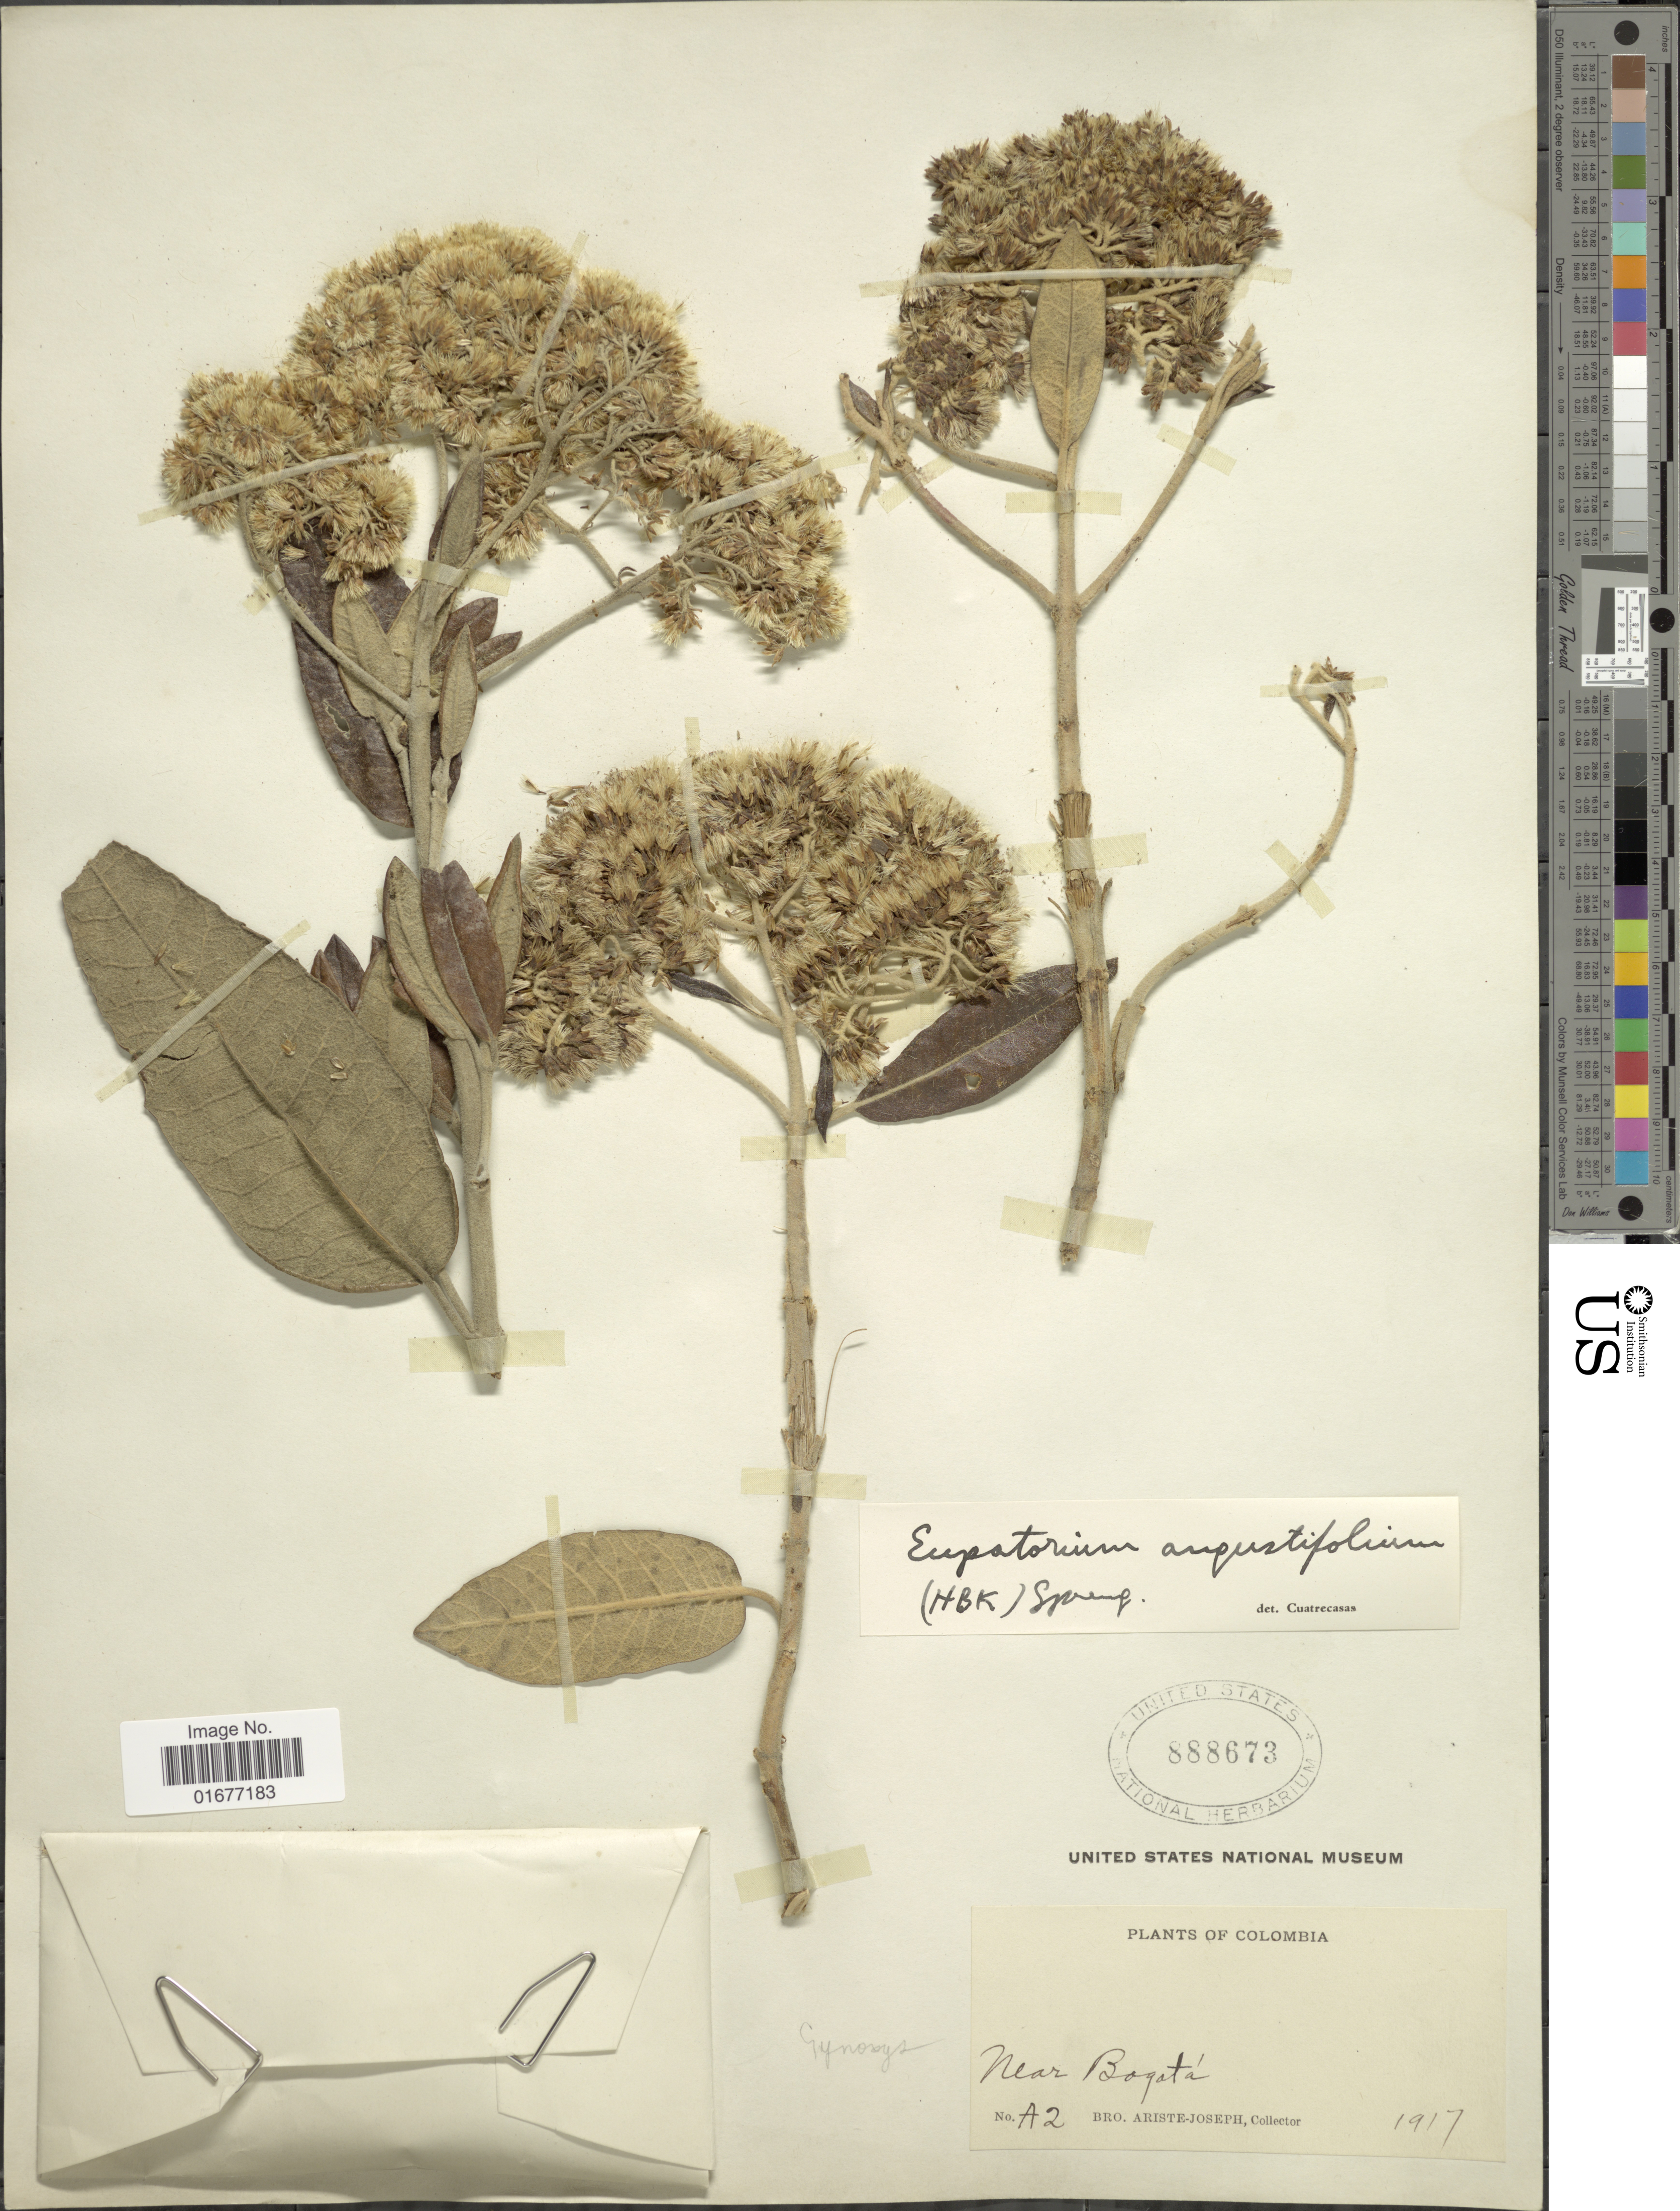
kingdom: Plantae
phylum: Tracheophyta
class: Magnoliopsida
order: Asterales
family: Asteraceae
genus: Ageratina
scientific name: Ageratina angustifolia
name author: (Kunth) R.M. King & H. Rob.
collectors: Bro. Ariste-Joseph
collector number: A2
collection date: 1917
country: Colombia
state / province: Bogota D.C.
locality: Near Bogota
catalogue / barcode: US 888673